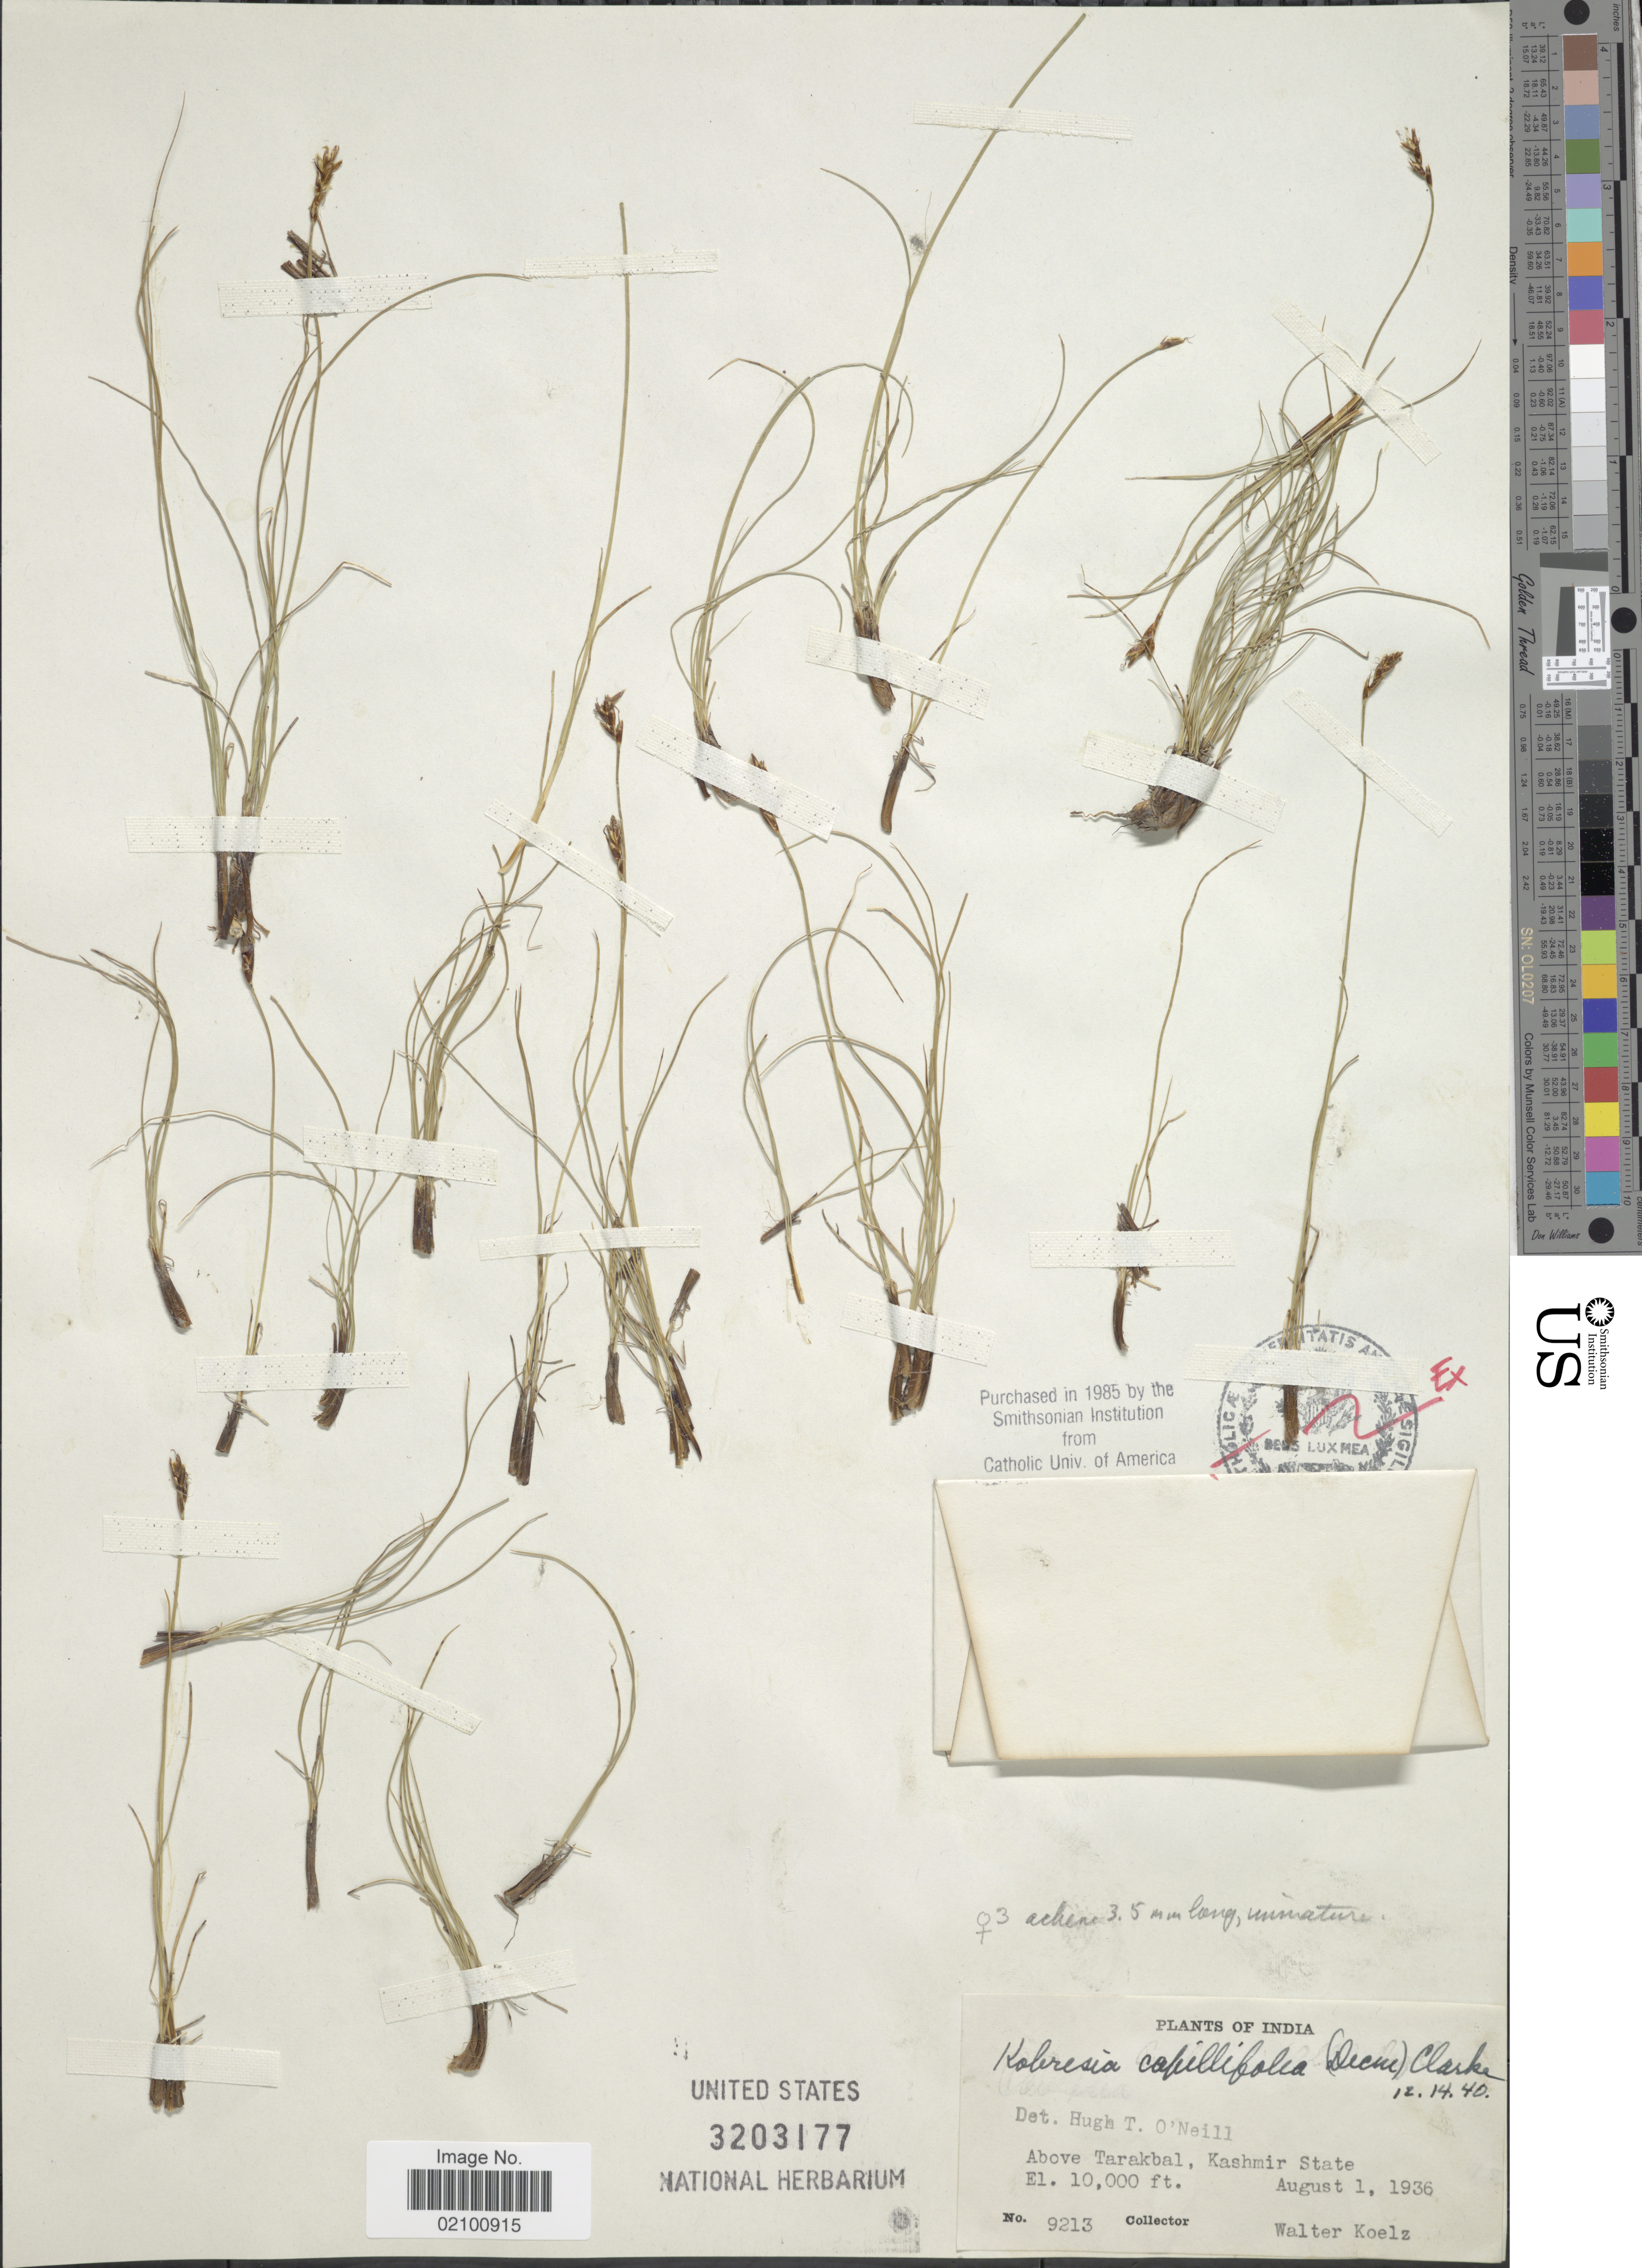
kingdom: Plantae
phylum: Tracheophyta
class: Liliopsida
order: Poales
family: Cyperaceae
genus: Carex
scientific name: Carex capillifolia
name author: (Decne.) S.R. Zhang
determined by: Strong, M. T., (US), Smithsonian Institution - National Museum of Natural History (UNITED STATES)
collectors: W. N. Koelz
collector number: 9213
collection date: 1936-08-01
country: India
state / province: Jammu and Kashmir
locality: Above Tarakbal, Kashmir State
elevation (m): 3048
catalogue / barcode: US 3203177